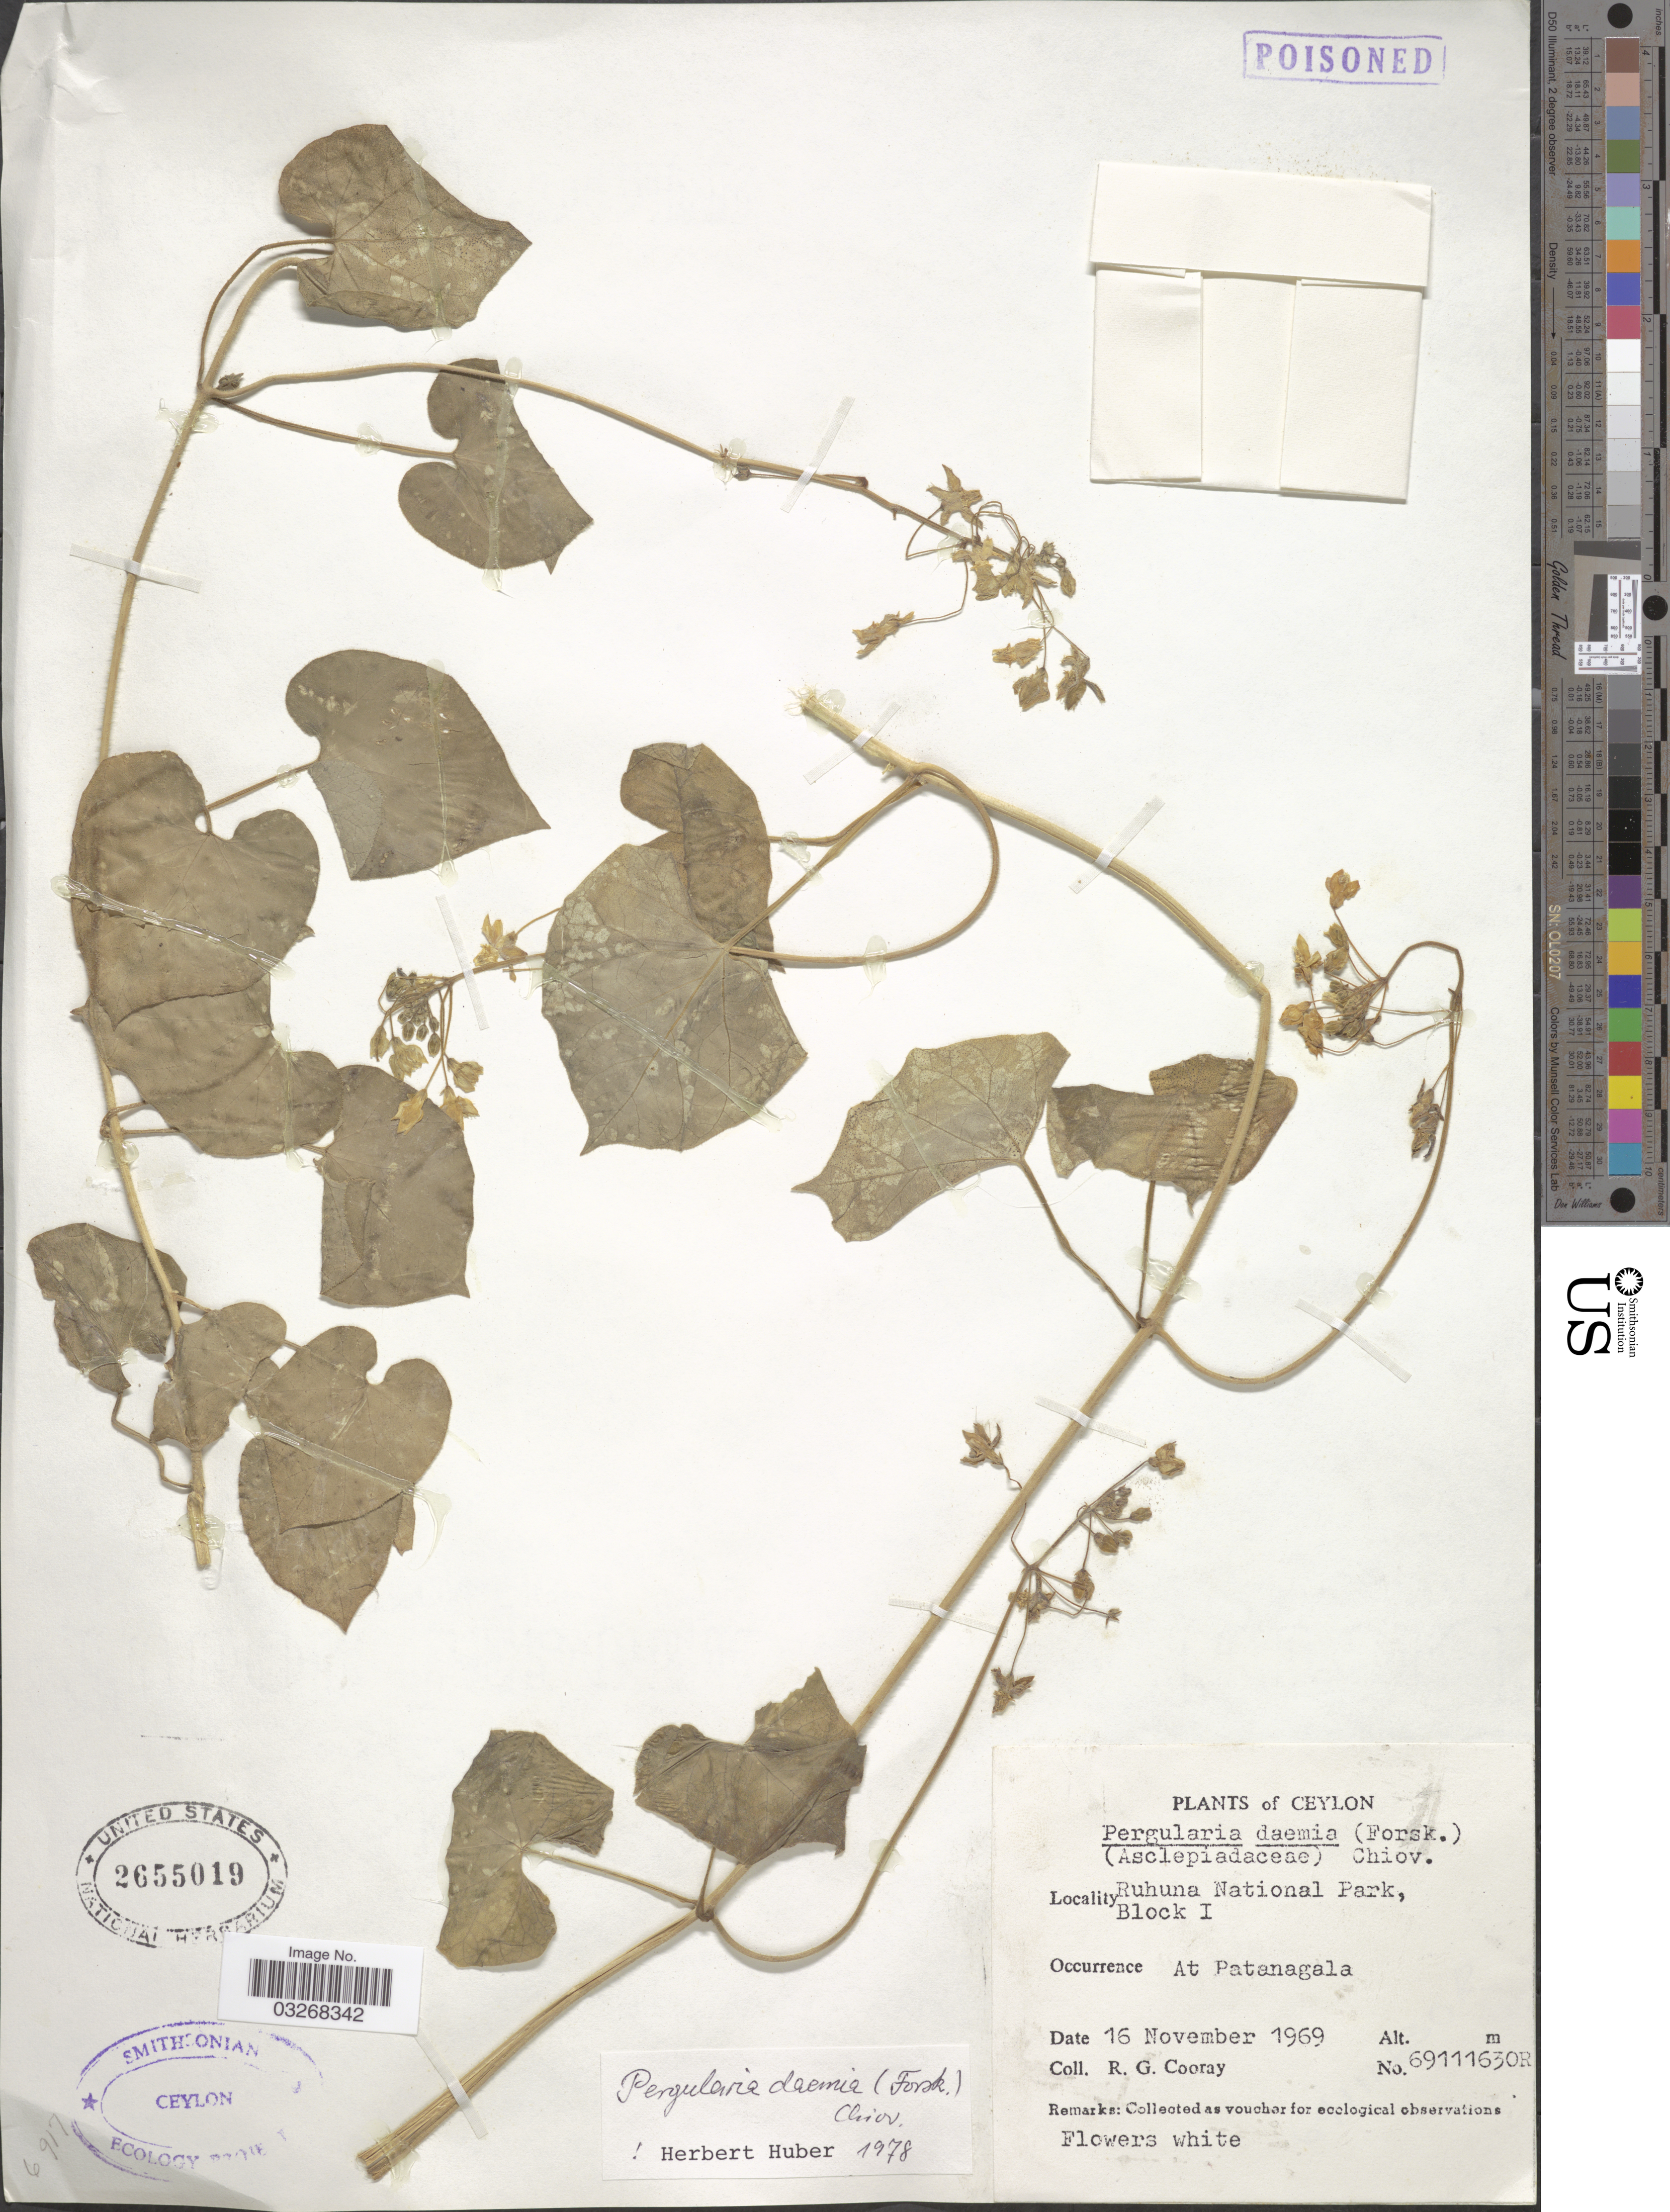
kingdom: Plantae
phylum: Tracheophyta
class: Magnoliopsida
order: Gentianales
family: Apocynaceae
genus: Pergularia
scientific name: Pergularia daemia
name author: (Forssk.) Chiov.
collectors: R. Cooray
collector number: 69111630R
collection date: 1969-11-16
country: Sri Lanka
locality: Ceylon. Ruhuna National Park, Block I. At Patanagala.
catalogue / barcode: US 2655019